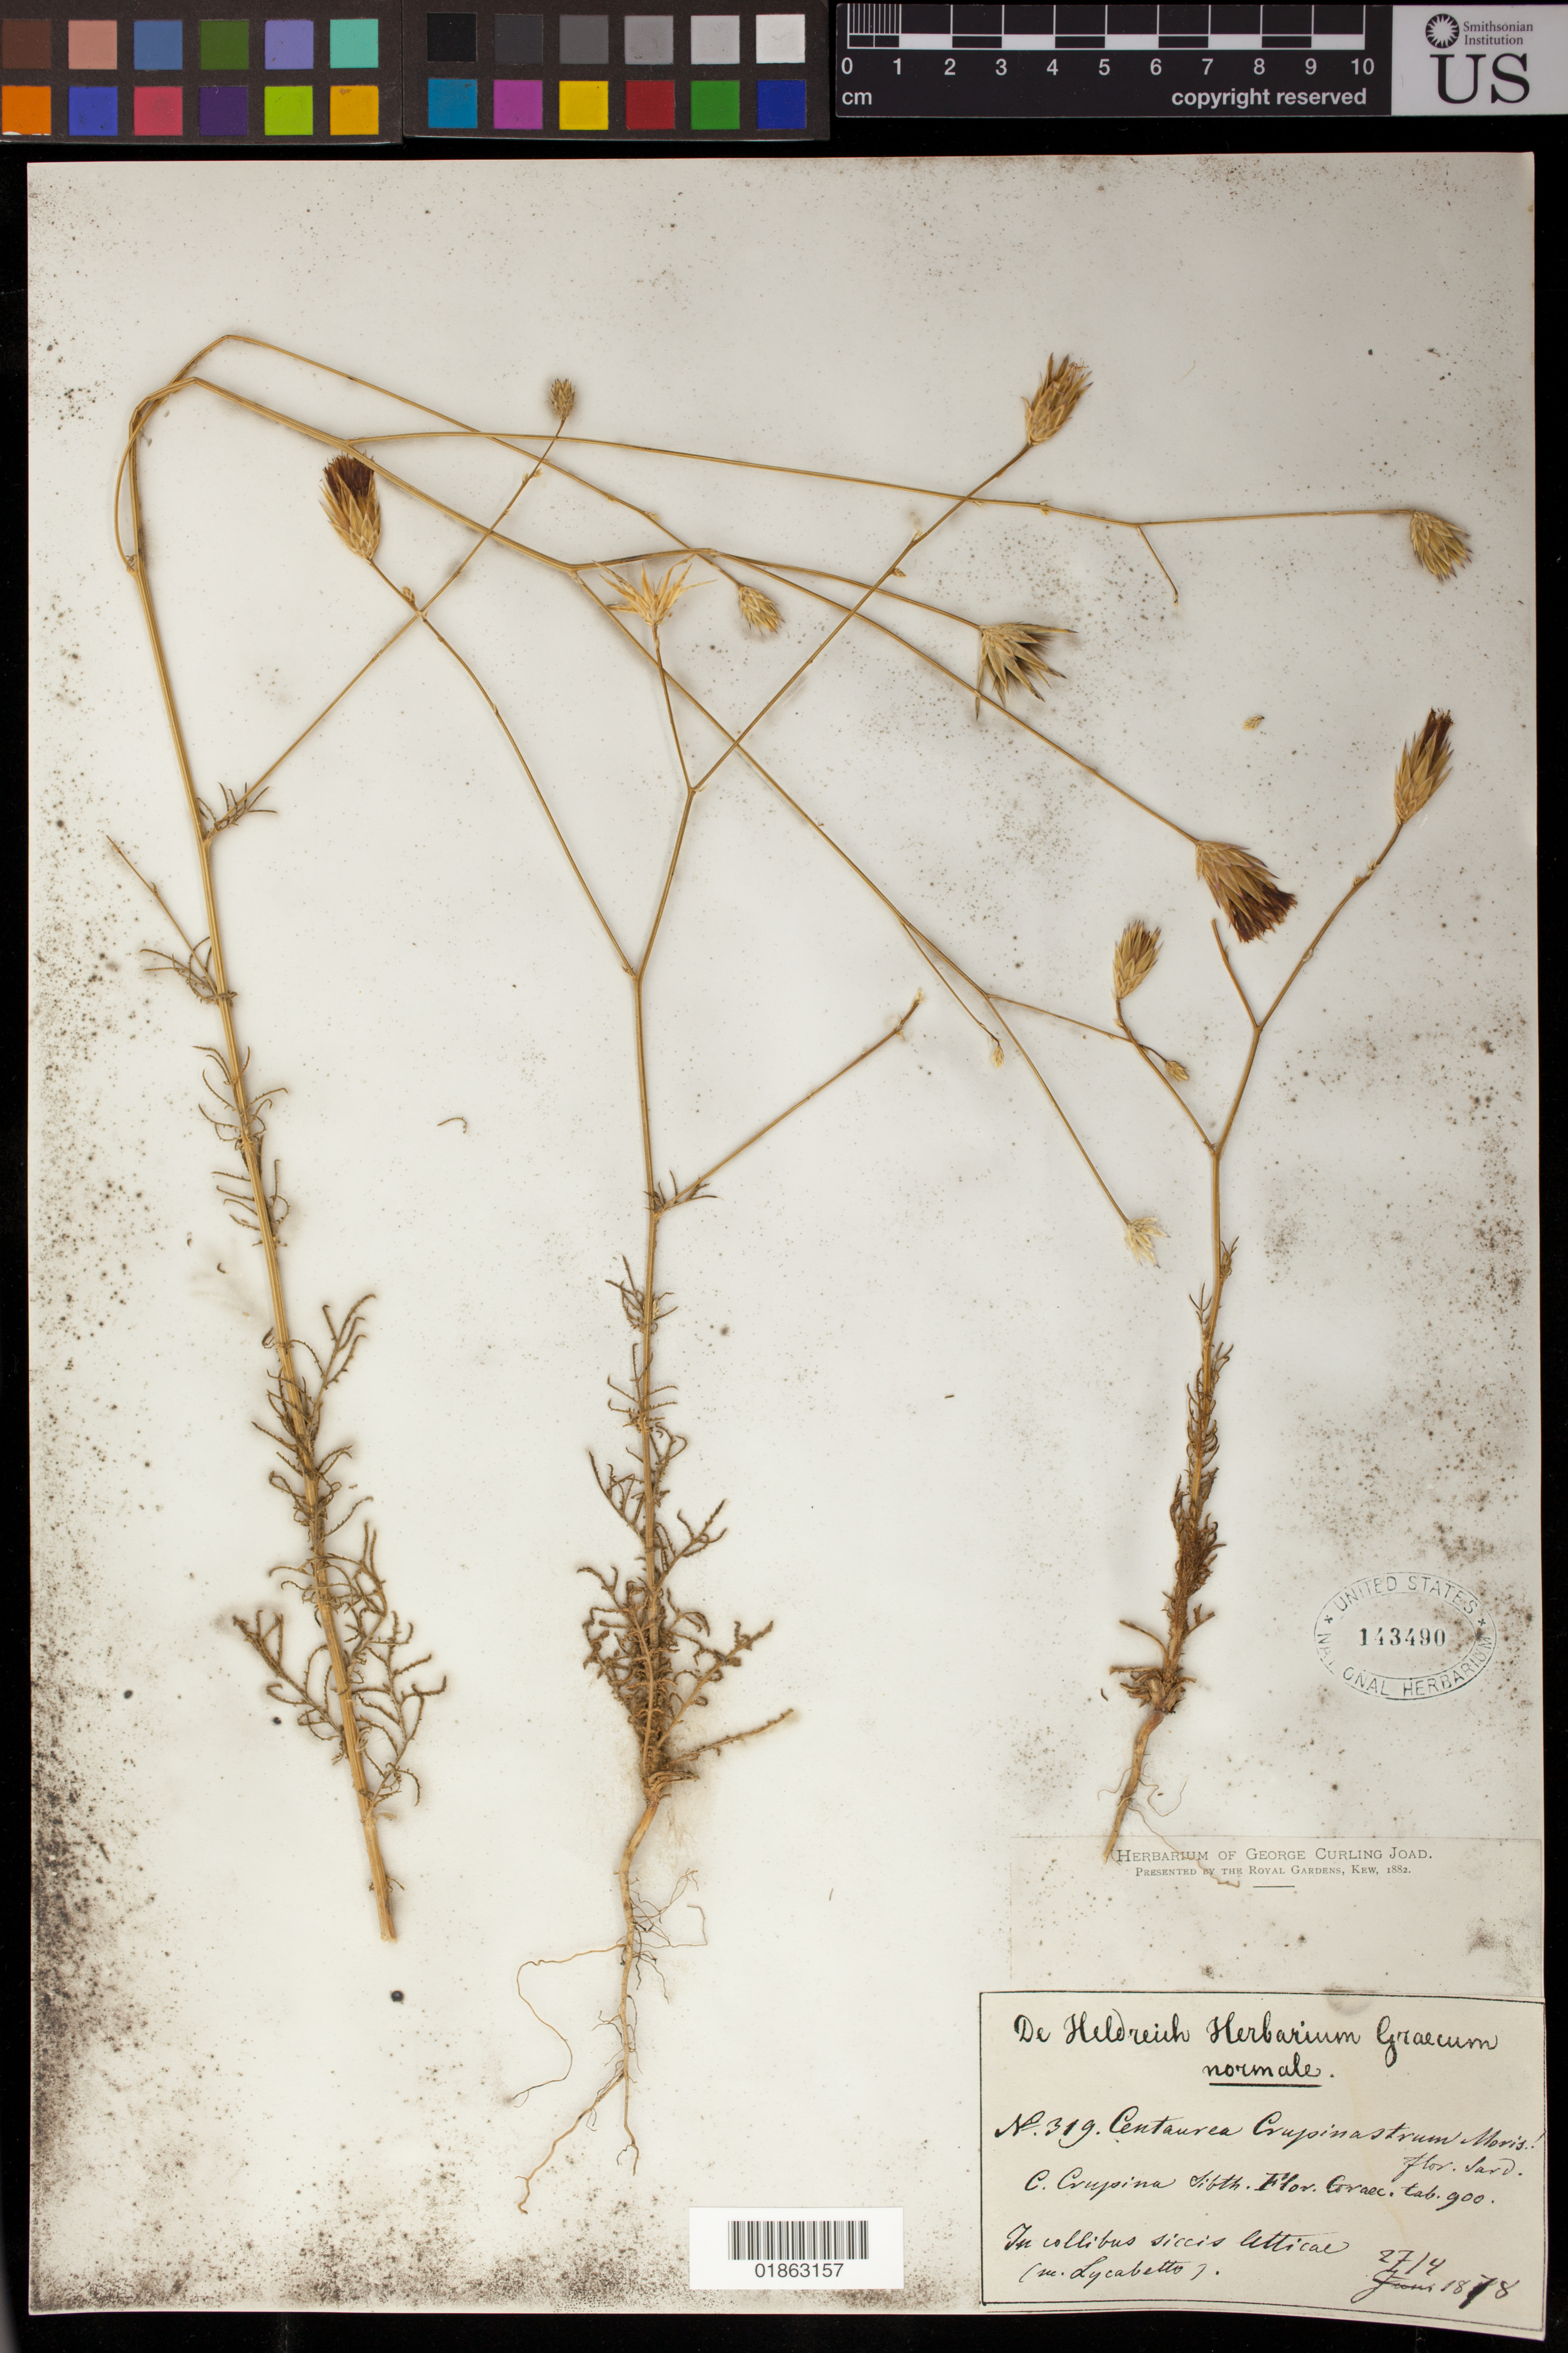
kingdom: Plantae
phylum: Tracheophyta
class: Magnoliopsida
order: Asterales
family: Asteraceae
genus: Centaurea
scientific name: Centaurea crupinastrum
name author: Moris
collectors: ex herb. De Heldreich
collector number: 319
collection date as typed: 27/4 1878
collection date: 1878-04-27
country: Greece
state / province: Central Greece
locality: In collibus siccis letticae, Lycabetto.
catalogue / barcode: US 143490